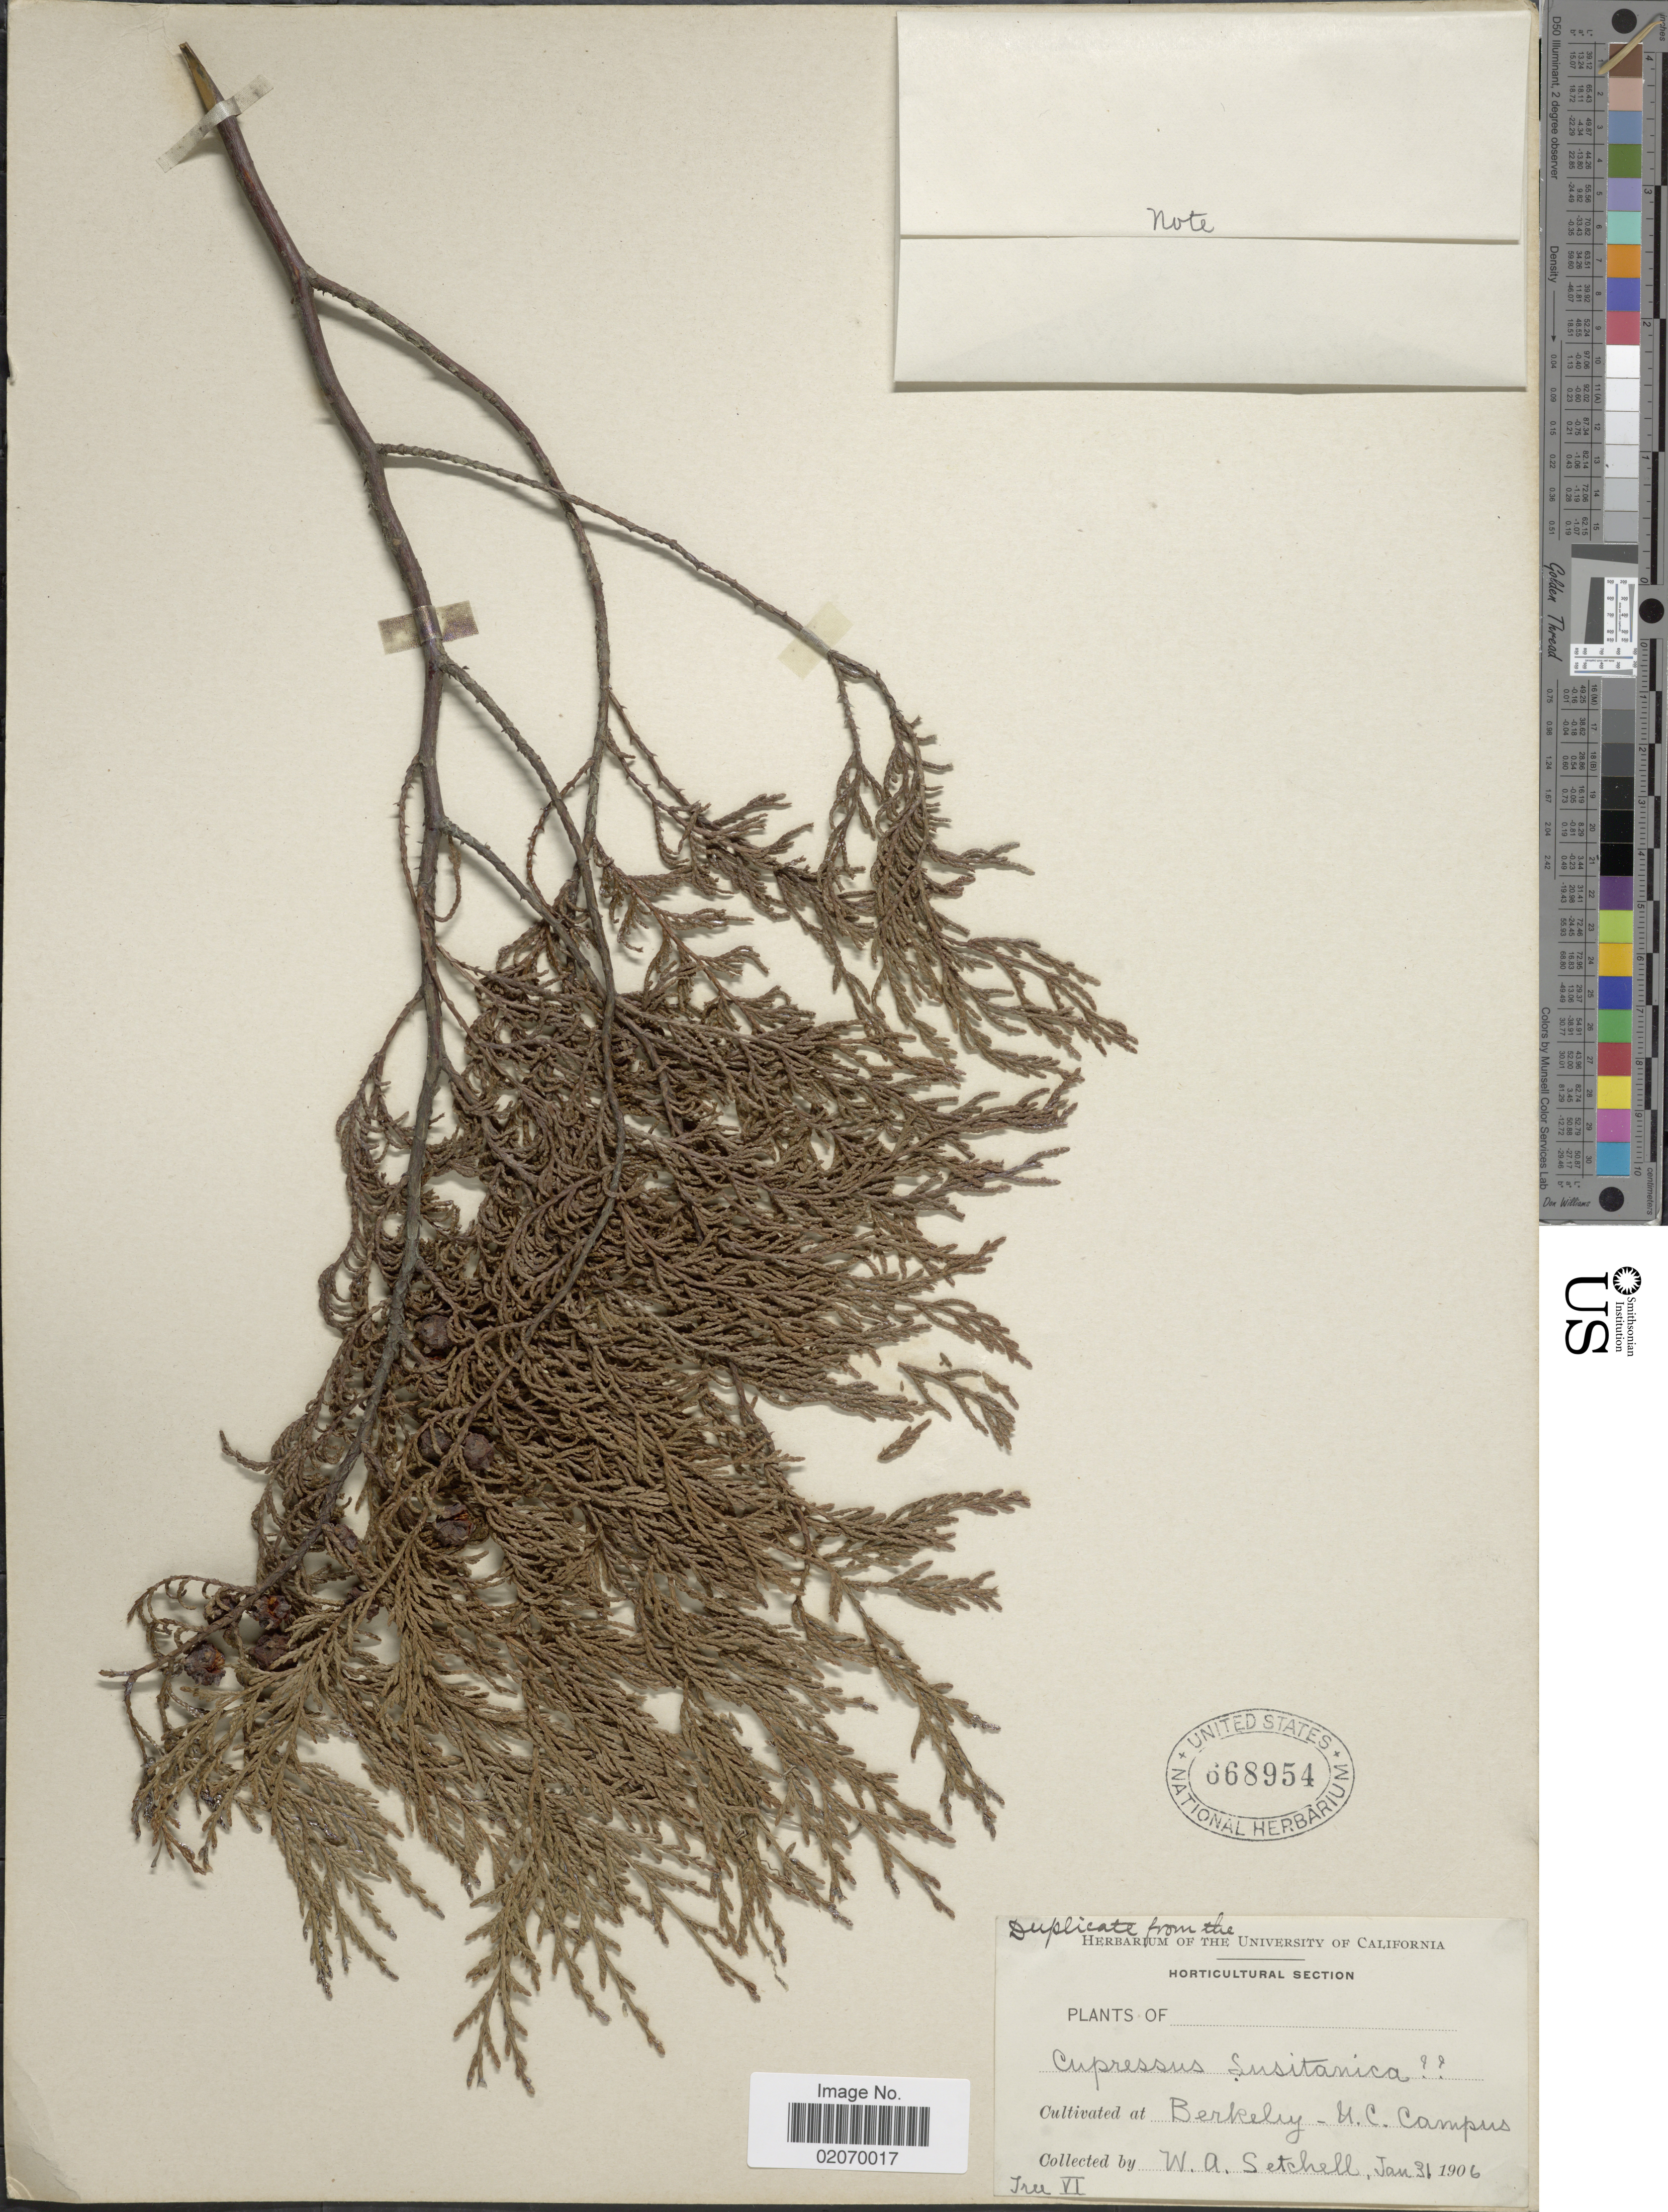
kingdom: Plantae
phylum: Tracheophyta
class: Pinopsida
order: Pinales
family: Cupressaceae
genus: Hesperocyparis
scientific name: Hesperocyparis sp.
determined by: (US) Smithsonian Institution - National Museum of Natural History - Department of Botany (UNITED STATES)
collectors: W. Setchell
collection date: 1906-01-31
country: United States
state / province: California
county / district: Alameda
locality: Berkeley U.C. Campus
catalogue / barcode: US 668954